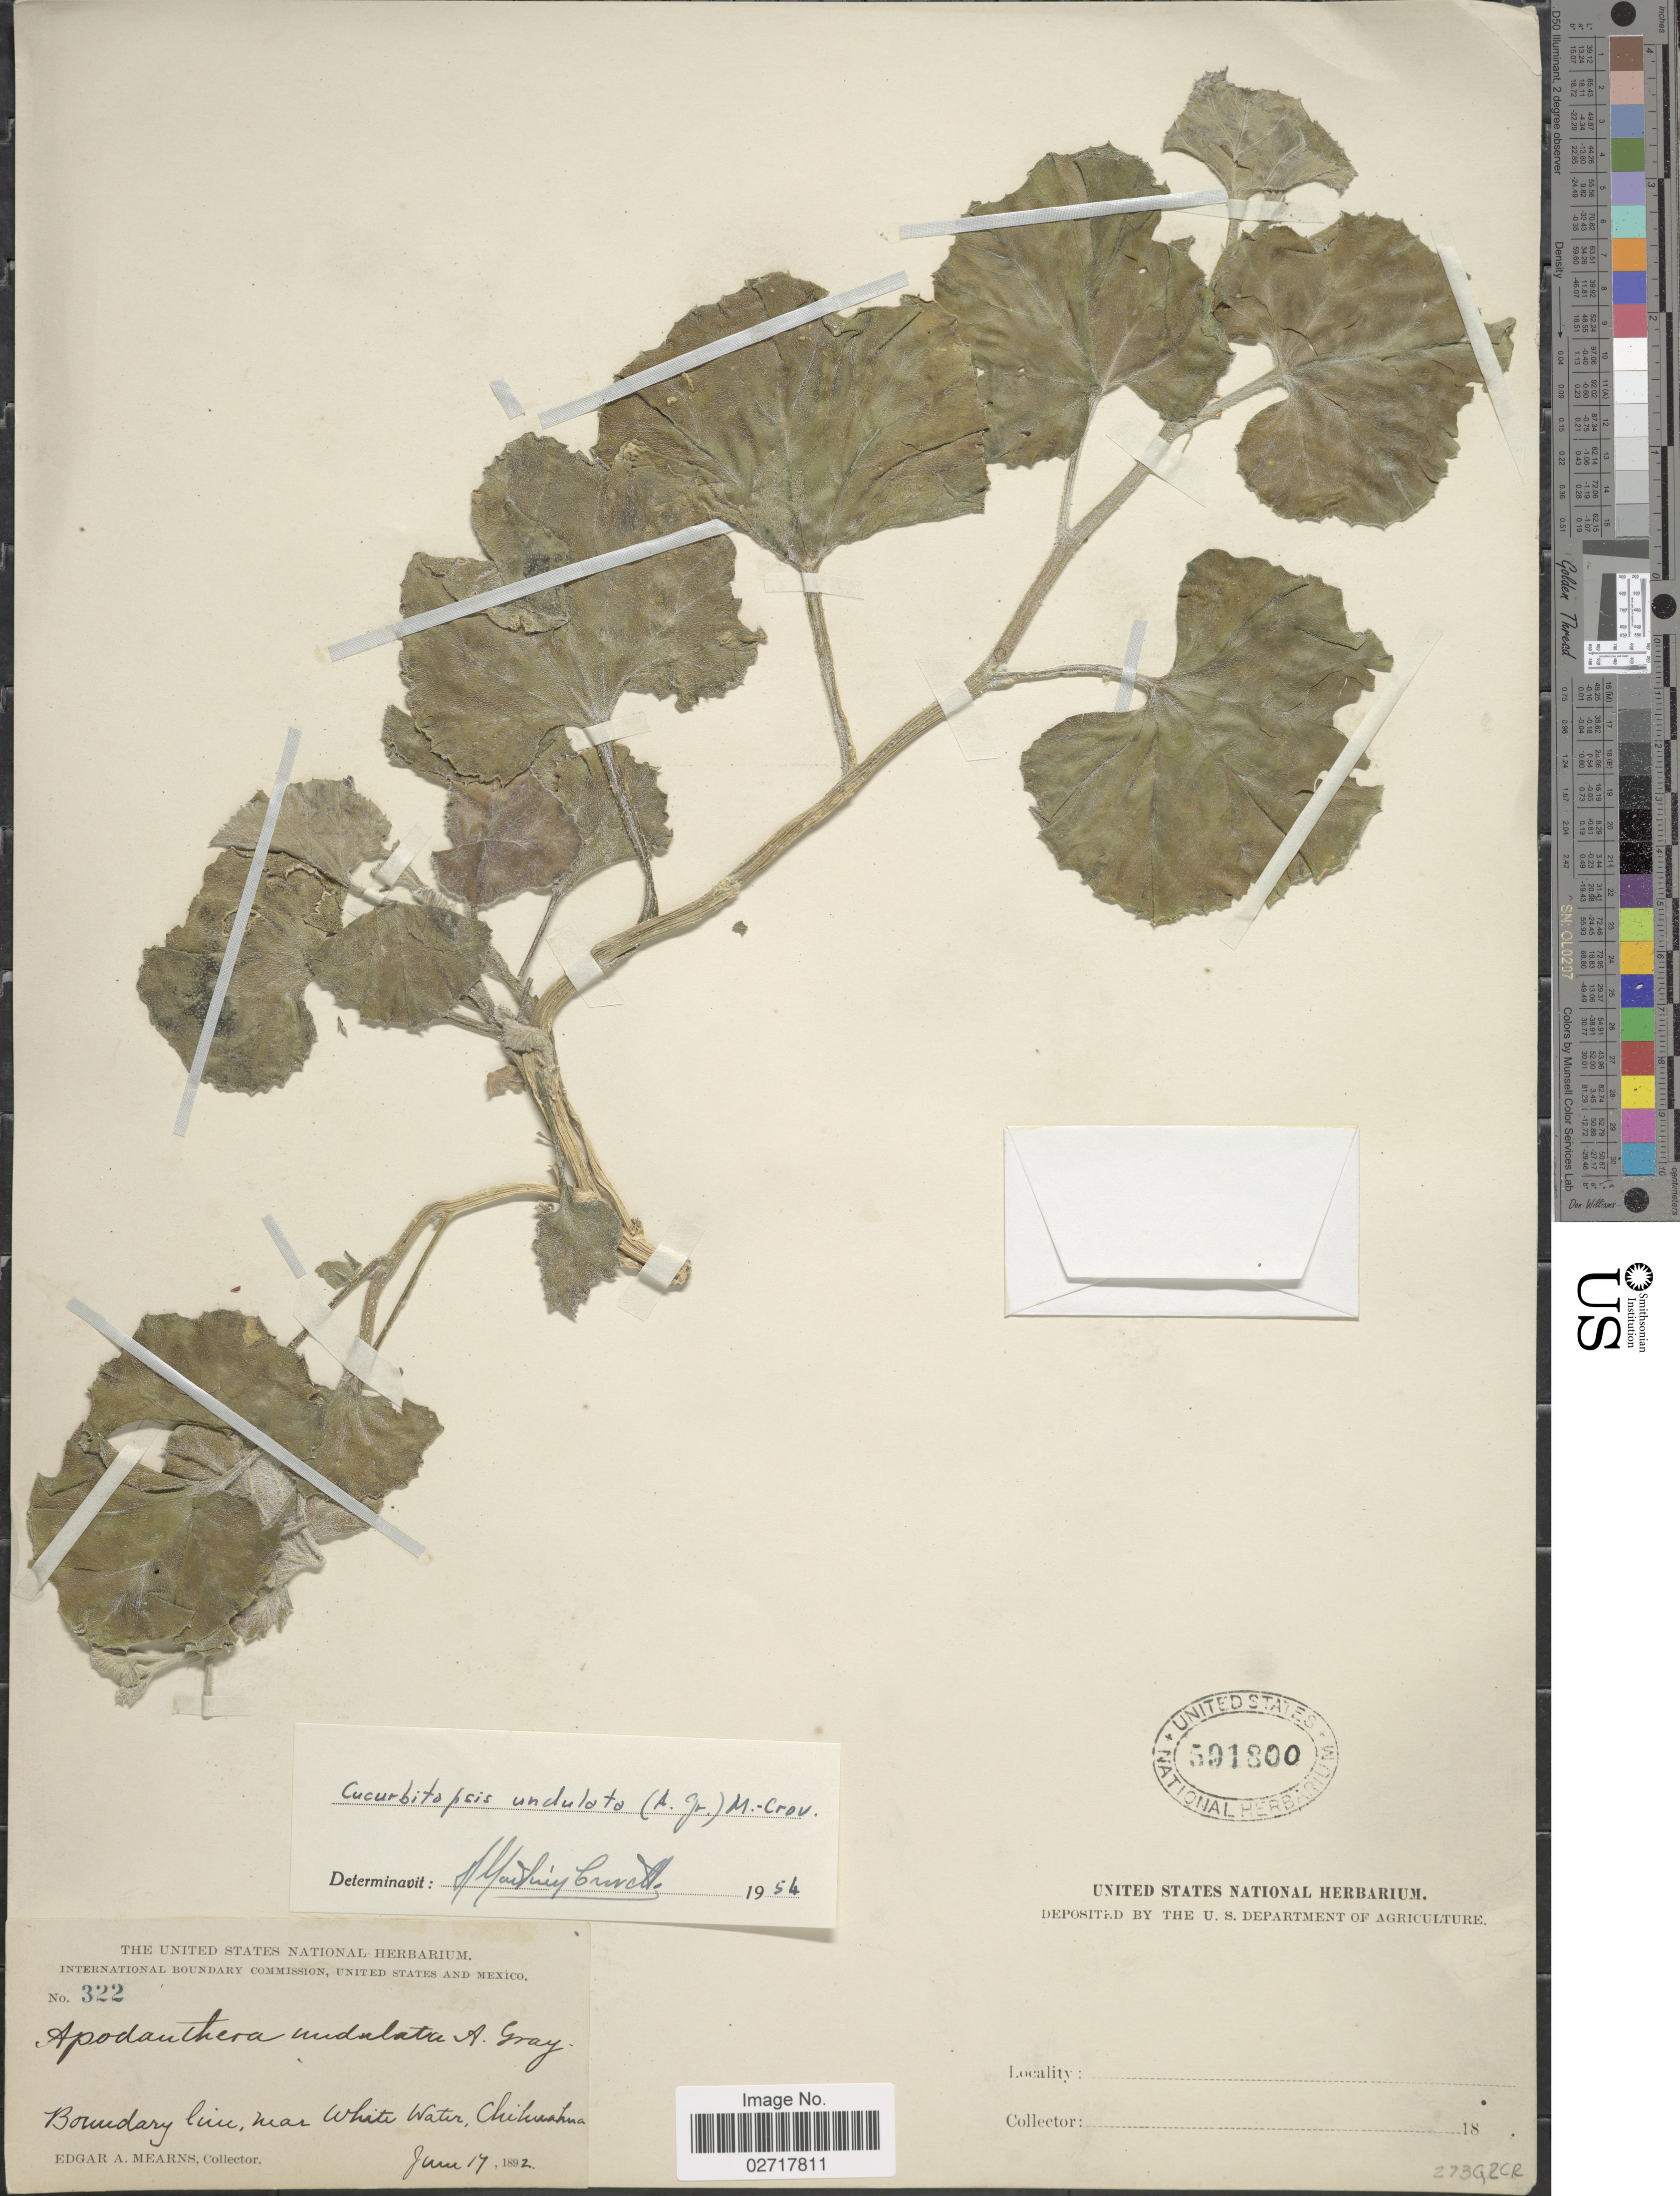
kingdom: Plantae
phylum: Tracheophyta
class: Magnoliopsida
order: Cucurbitales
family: Cucurbitaceae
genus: Apodanthera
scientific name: Apodanthera undulata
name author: A. Gray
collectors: E. A. Mearns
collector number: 322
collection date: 1892-06-17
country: Mexico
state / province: Chihuahua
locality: Boundary line, near White Water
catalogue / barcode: US 591800